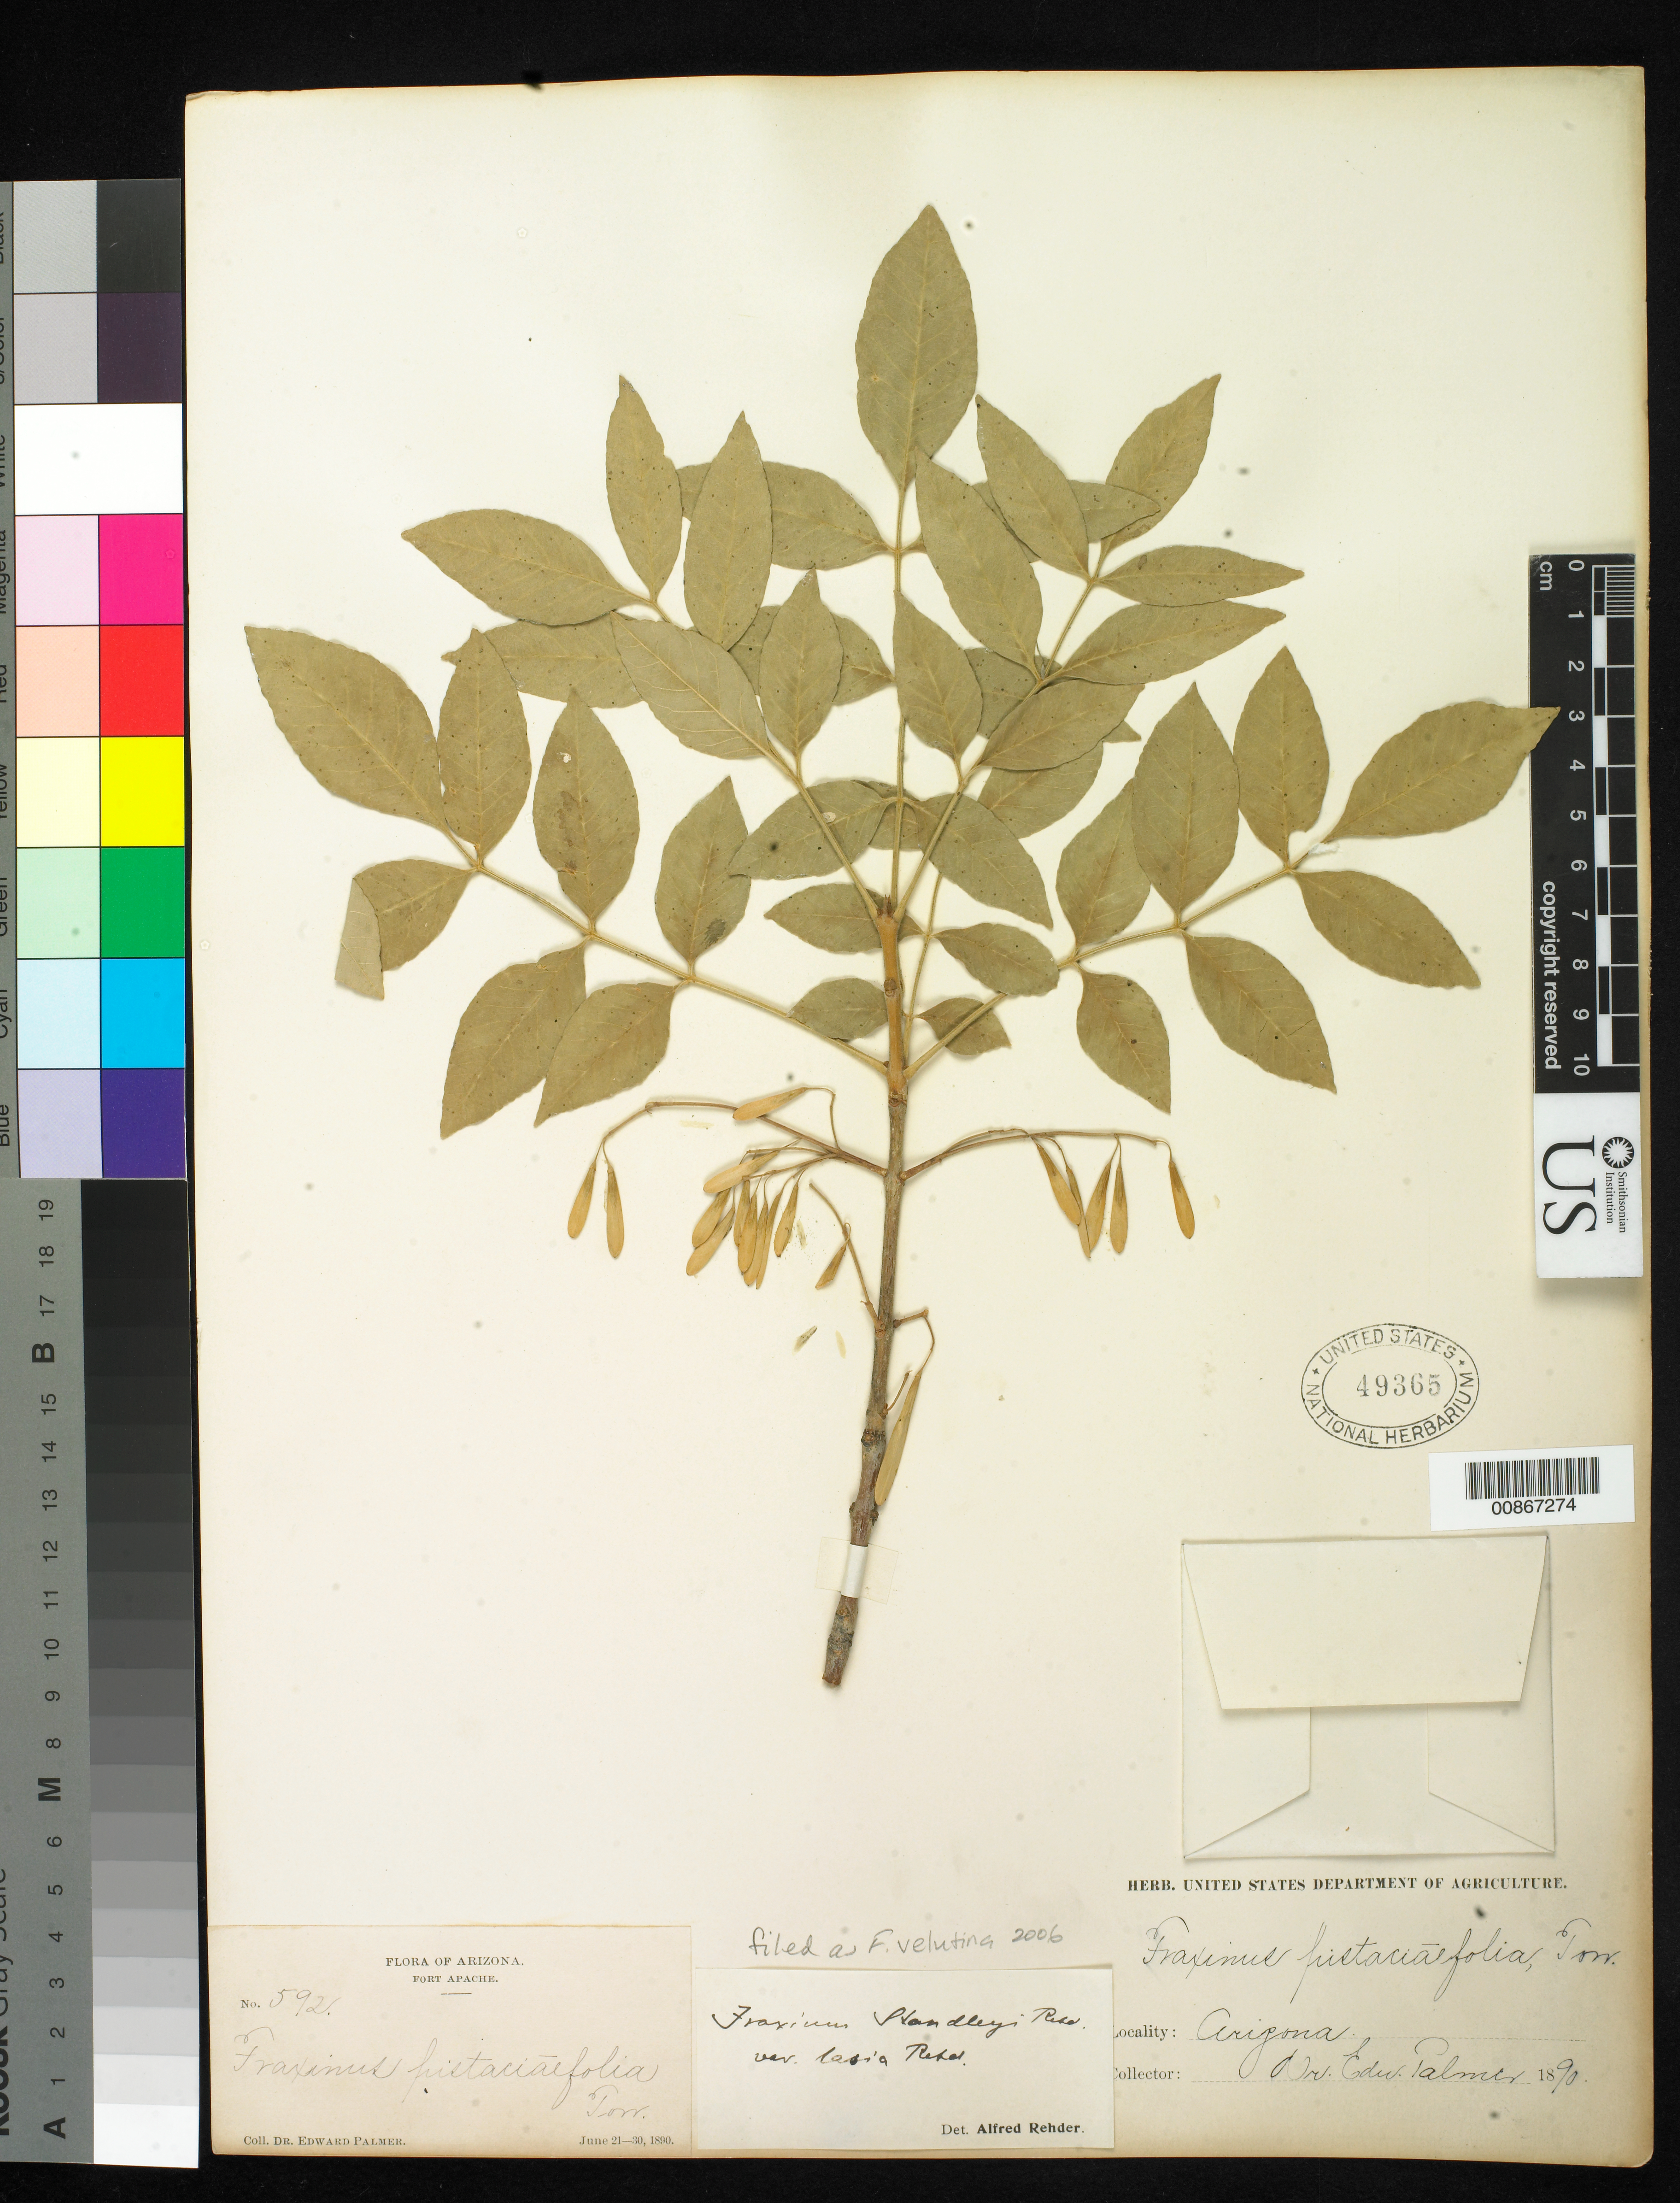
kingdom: Plantae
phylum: Tracheophyta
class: Magnoliopsida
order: Lamiales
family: Oleaceae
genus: Fraxinus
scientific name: Fraxinus velutina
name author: Torr.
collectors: E. Palmer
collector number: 592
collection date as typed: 21 Jun 1890 to 30 Jun 1890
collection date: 1890-06-21/1890-06-30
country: United States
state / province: Arizona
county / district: Navajo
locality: Fort Apache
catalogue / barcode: US 49365